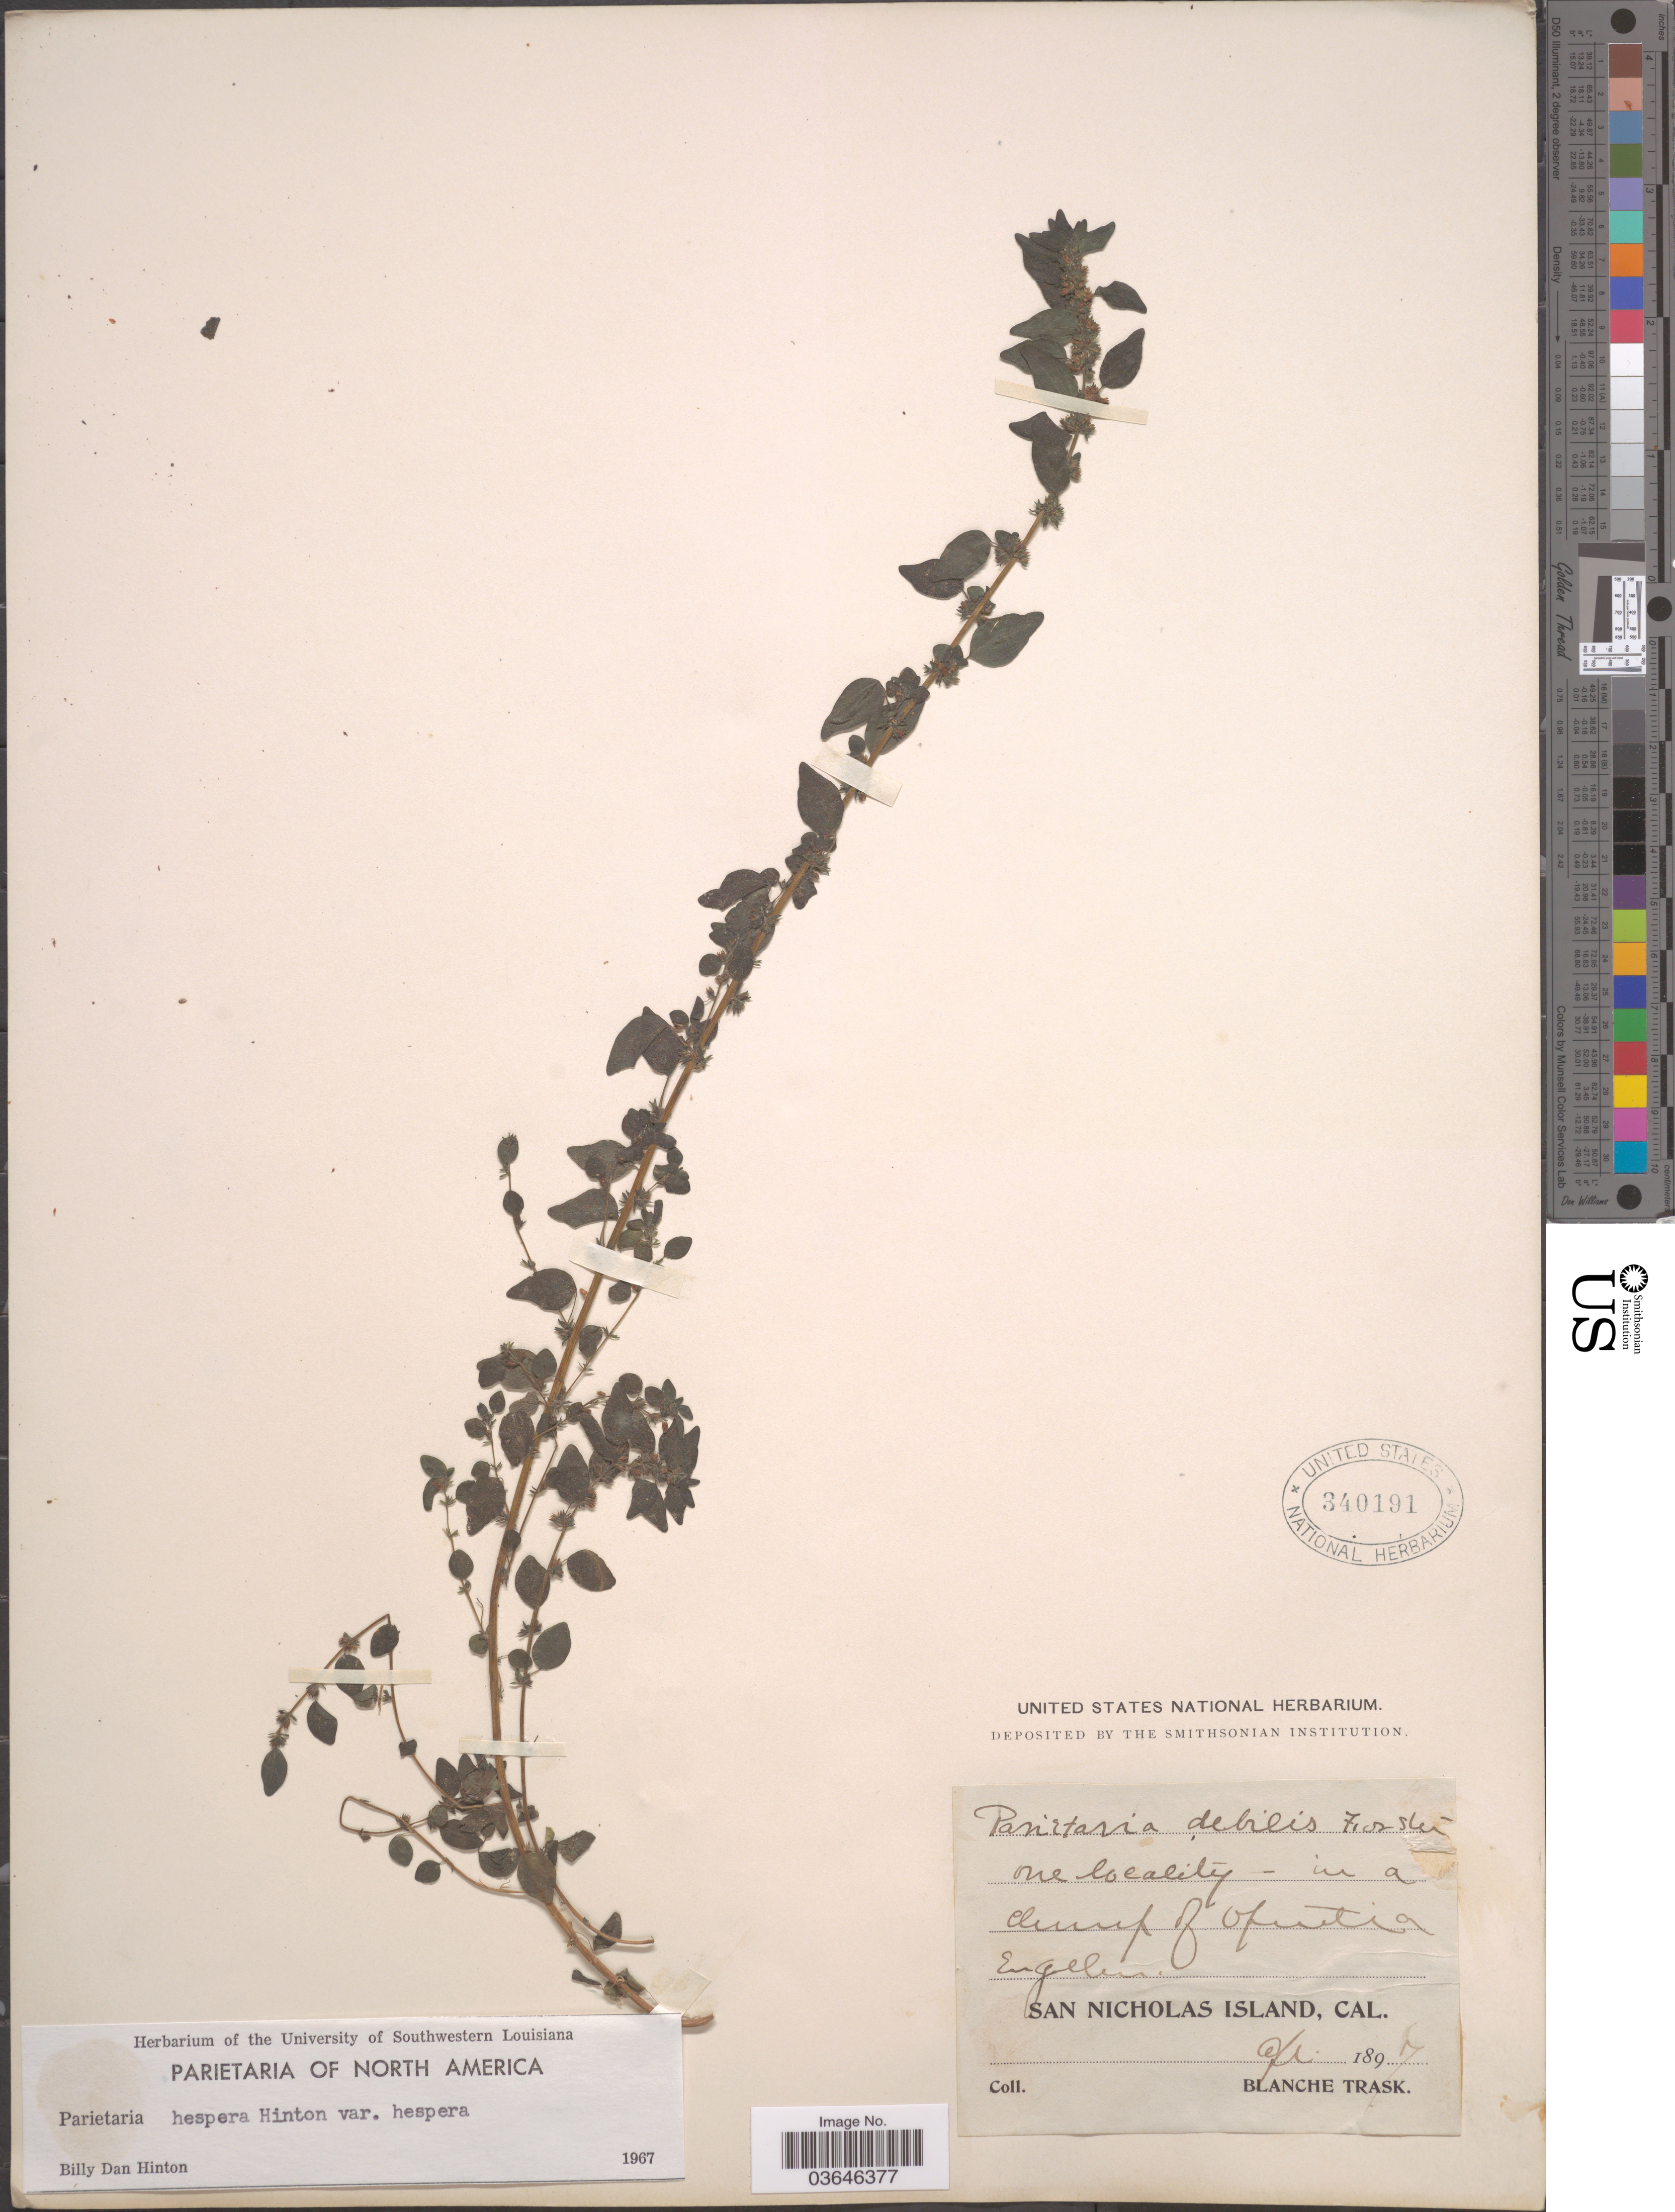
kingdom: Plantae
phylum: Tracheophyta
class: Magnoliopsida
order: Rosales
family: Urticaceae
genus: Parietaria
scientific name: Parietaria hespera var. hespera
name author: Hinton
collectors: B. Trask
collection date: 1897-04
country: United States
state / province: California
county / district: Ventura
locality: San Nicholas Island.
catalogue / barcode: US 340191